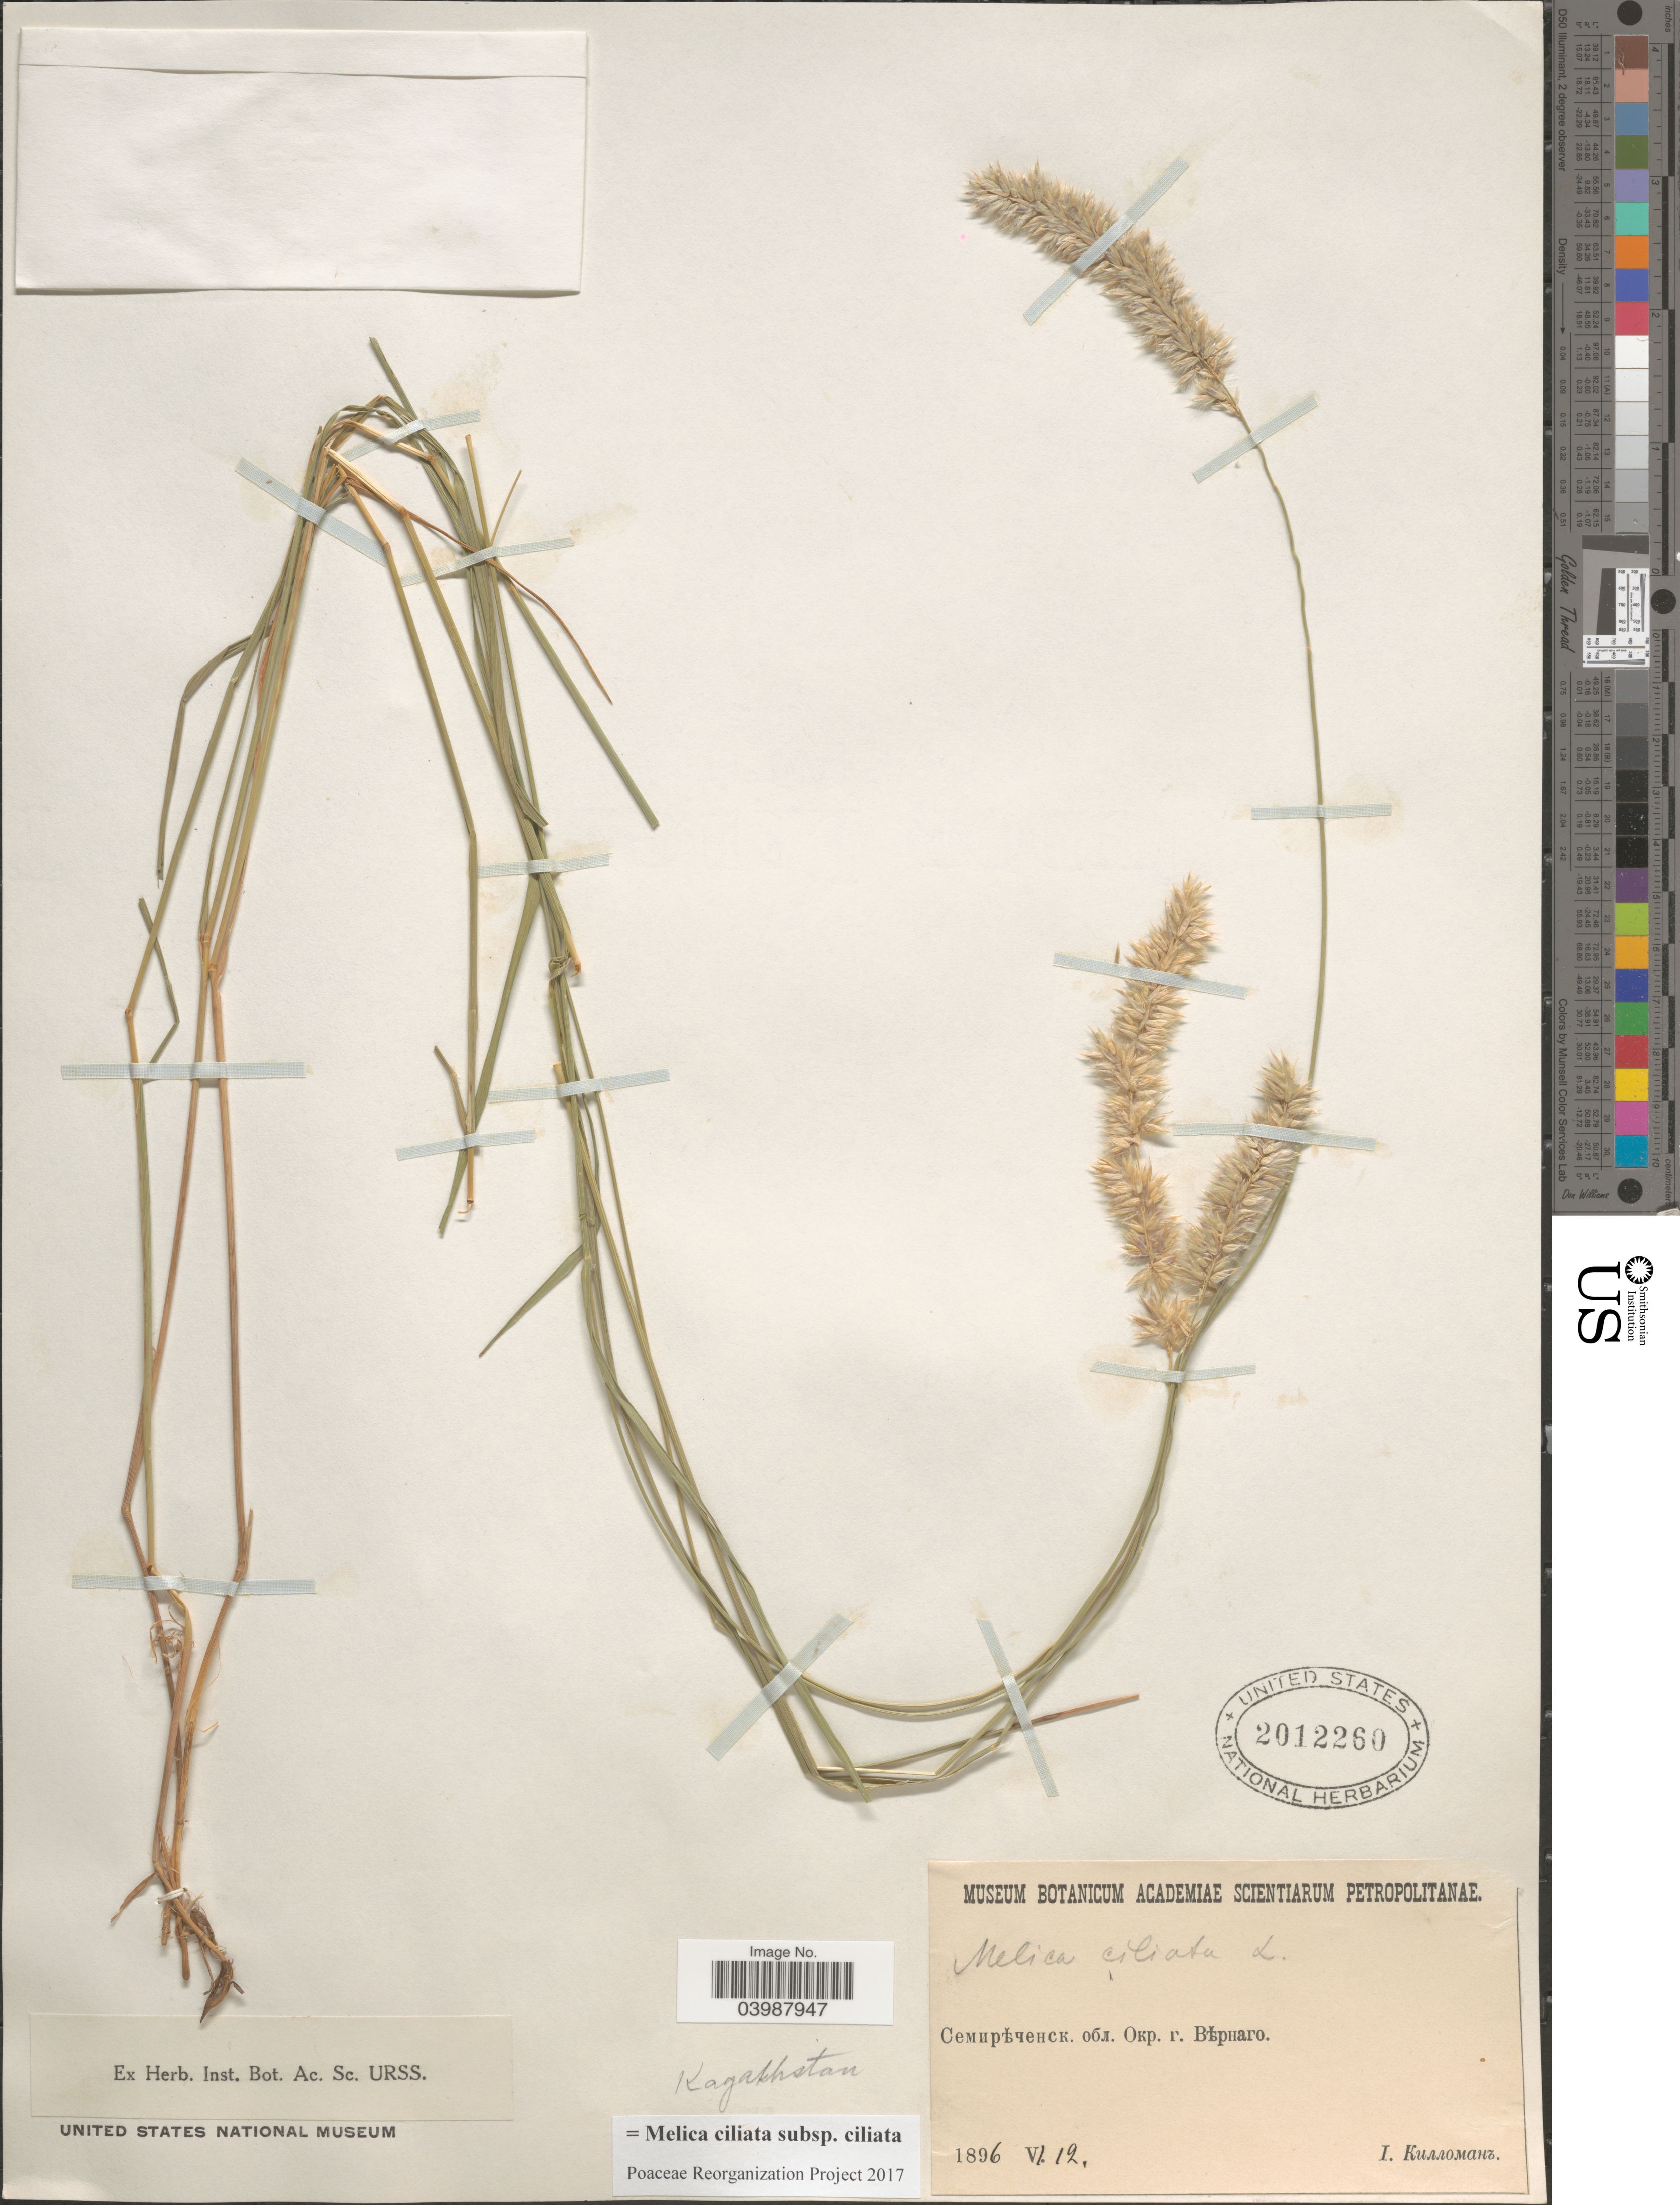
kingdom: Plantae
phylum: Tracheophyta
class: Liliopsida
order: Poales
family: Poaceae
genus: Melica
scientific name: Melica ciliata subsp. ciliata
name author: L.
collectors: I. Kunnomahi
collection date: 1896-06-12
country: Kazakhstan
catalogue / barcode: US 2012260